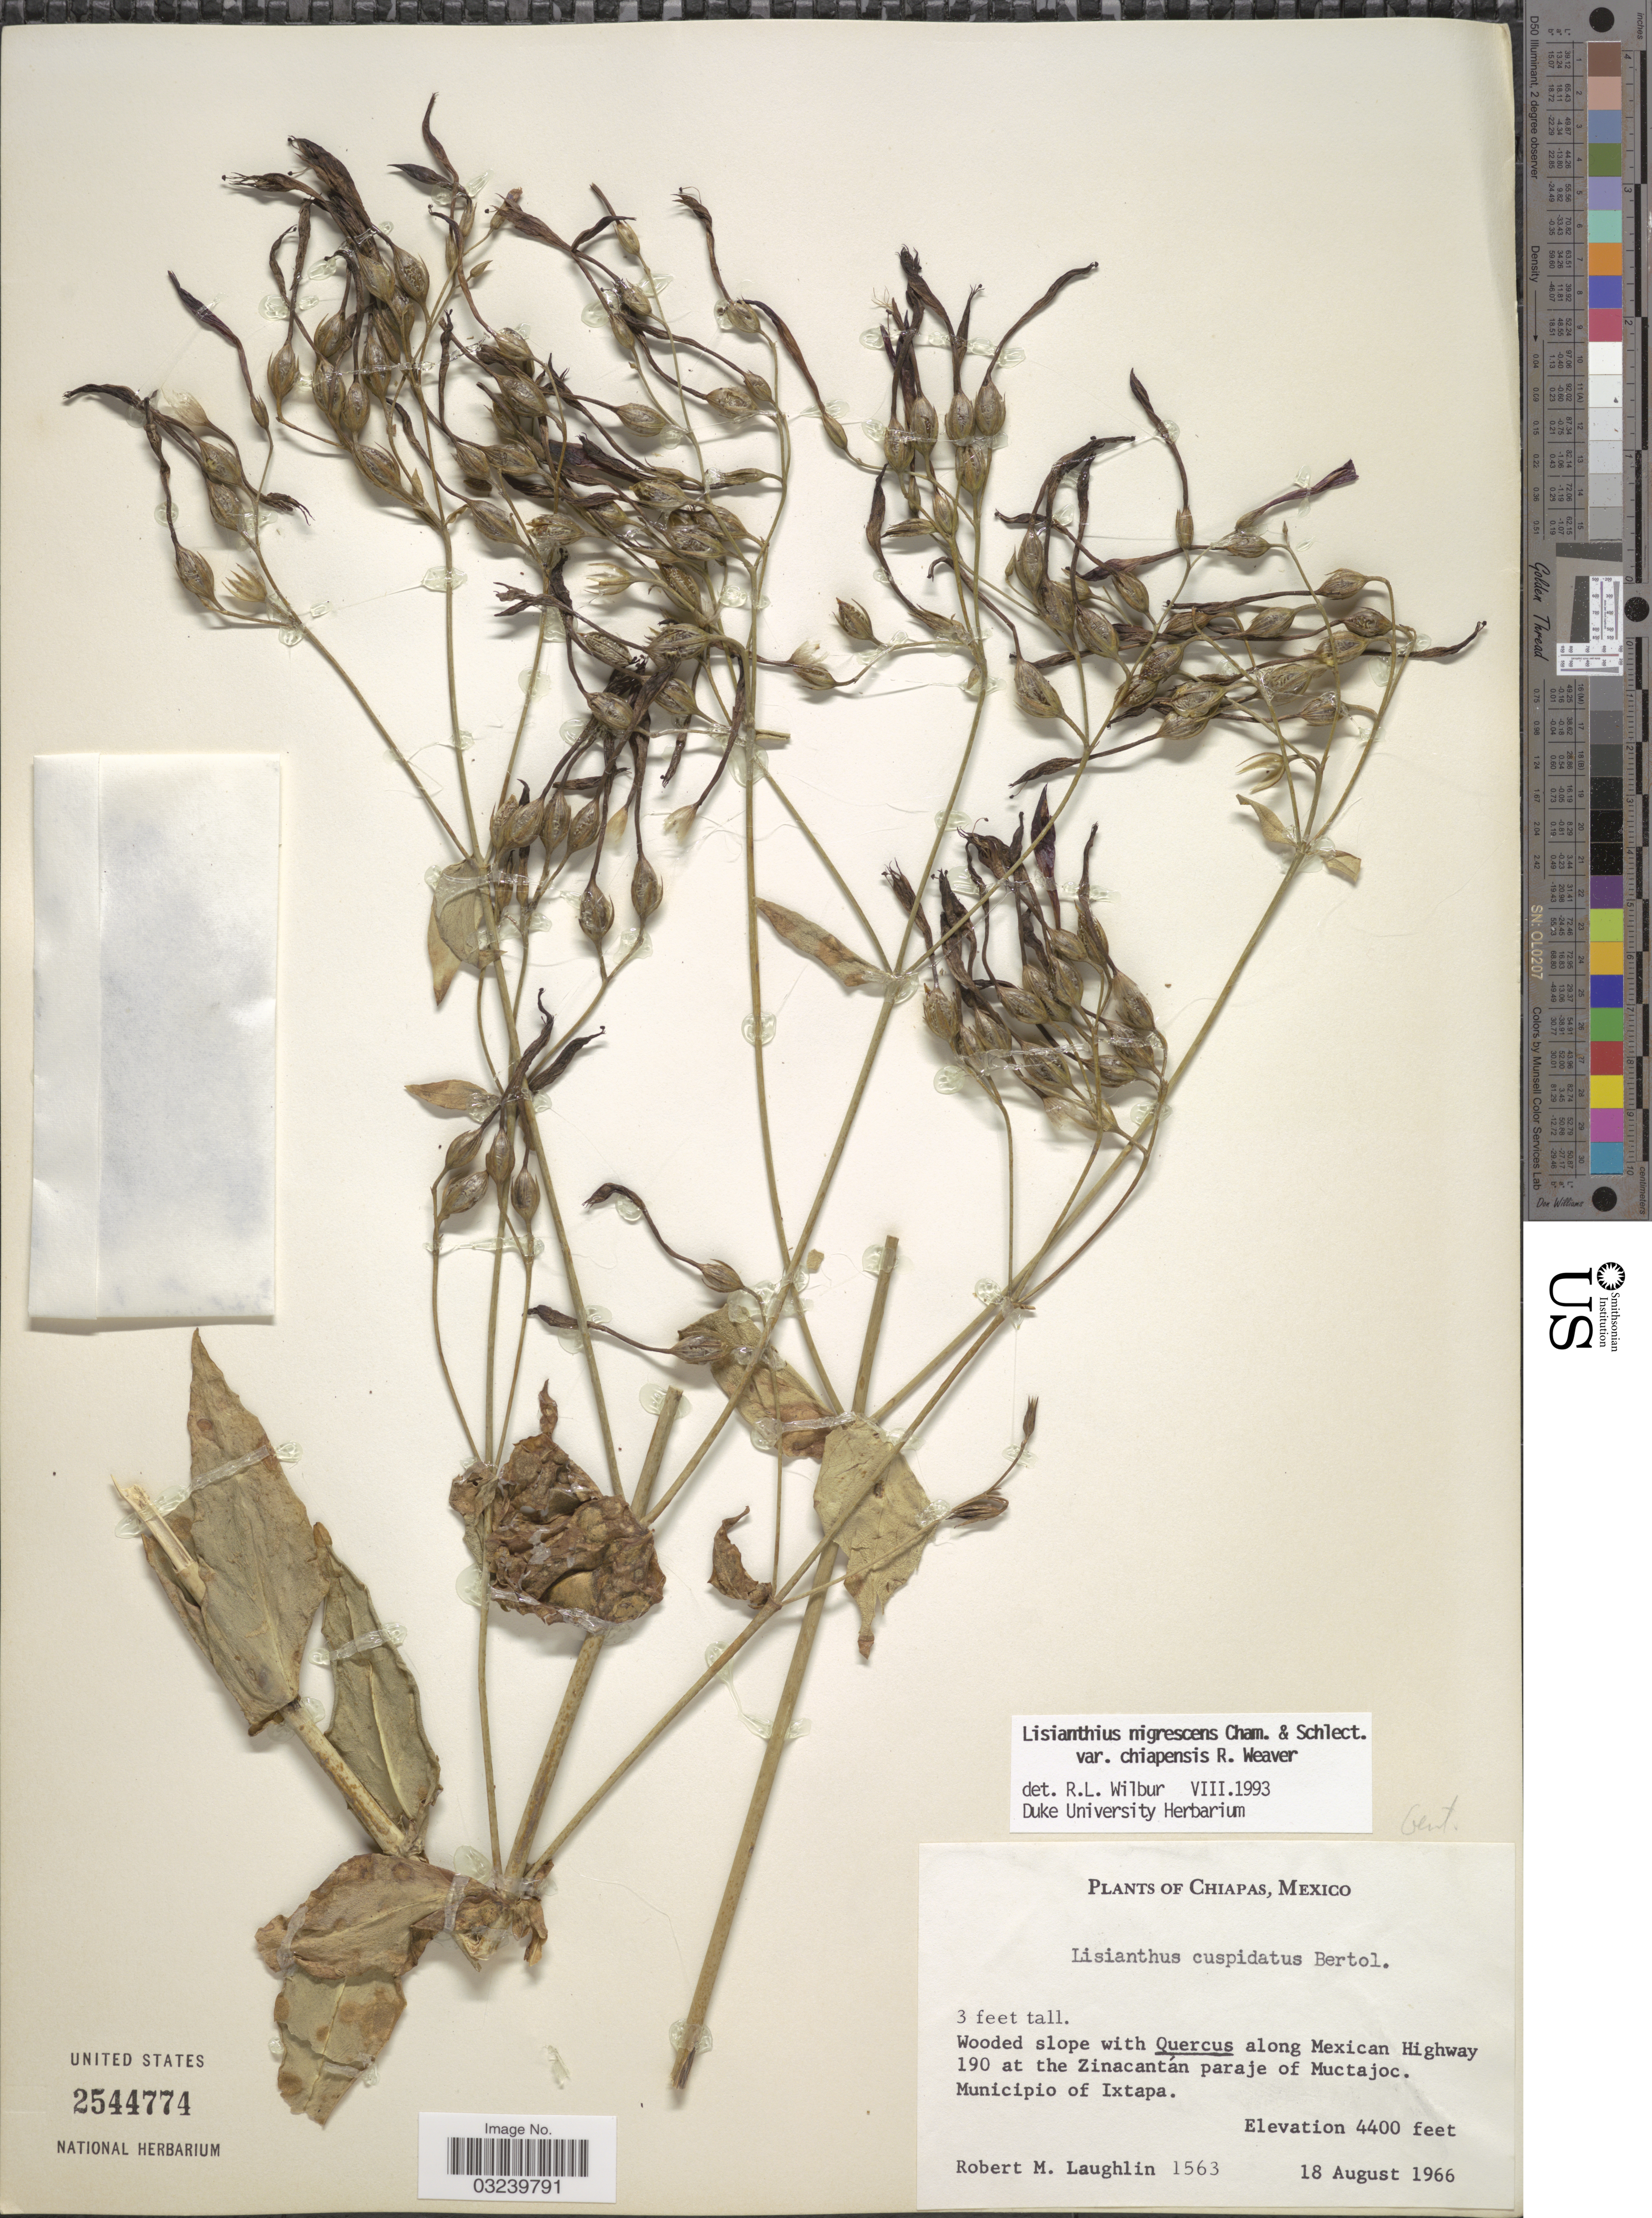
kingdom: Plantae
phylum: Tracheophyta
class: Magnoliopsida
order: Gentianales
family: Gentianaceae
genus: Lisianthius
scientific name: Lisianthius nigrescens var. chiapensis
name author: Weaver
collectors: R. M. Laughlin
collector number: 1563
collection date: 1966-08-18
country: Mexico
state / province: Chiapas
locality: Wooded slope with Quercus along Mexican Highway 190 at the Zinacantán paraje de Muctajoc. Municipio of Ixtapa.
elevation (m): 1341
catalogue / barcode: US 2544774